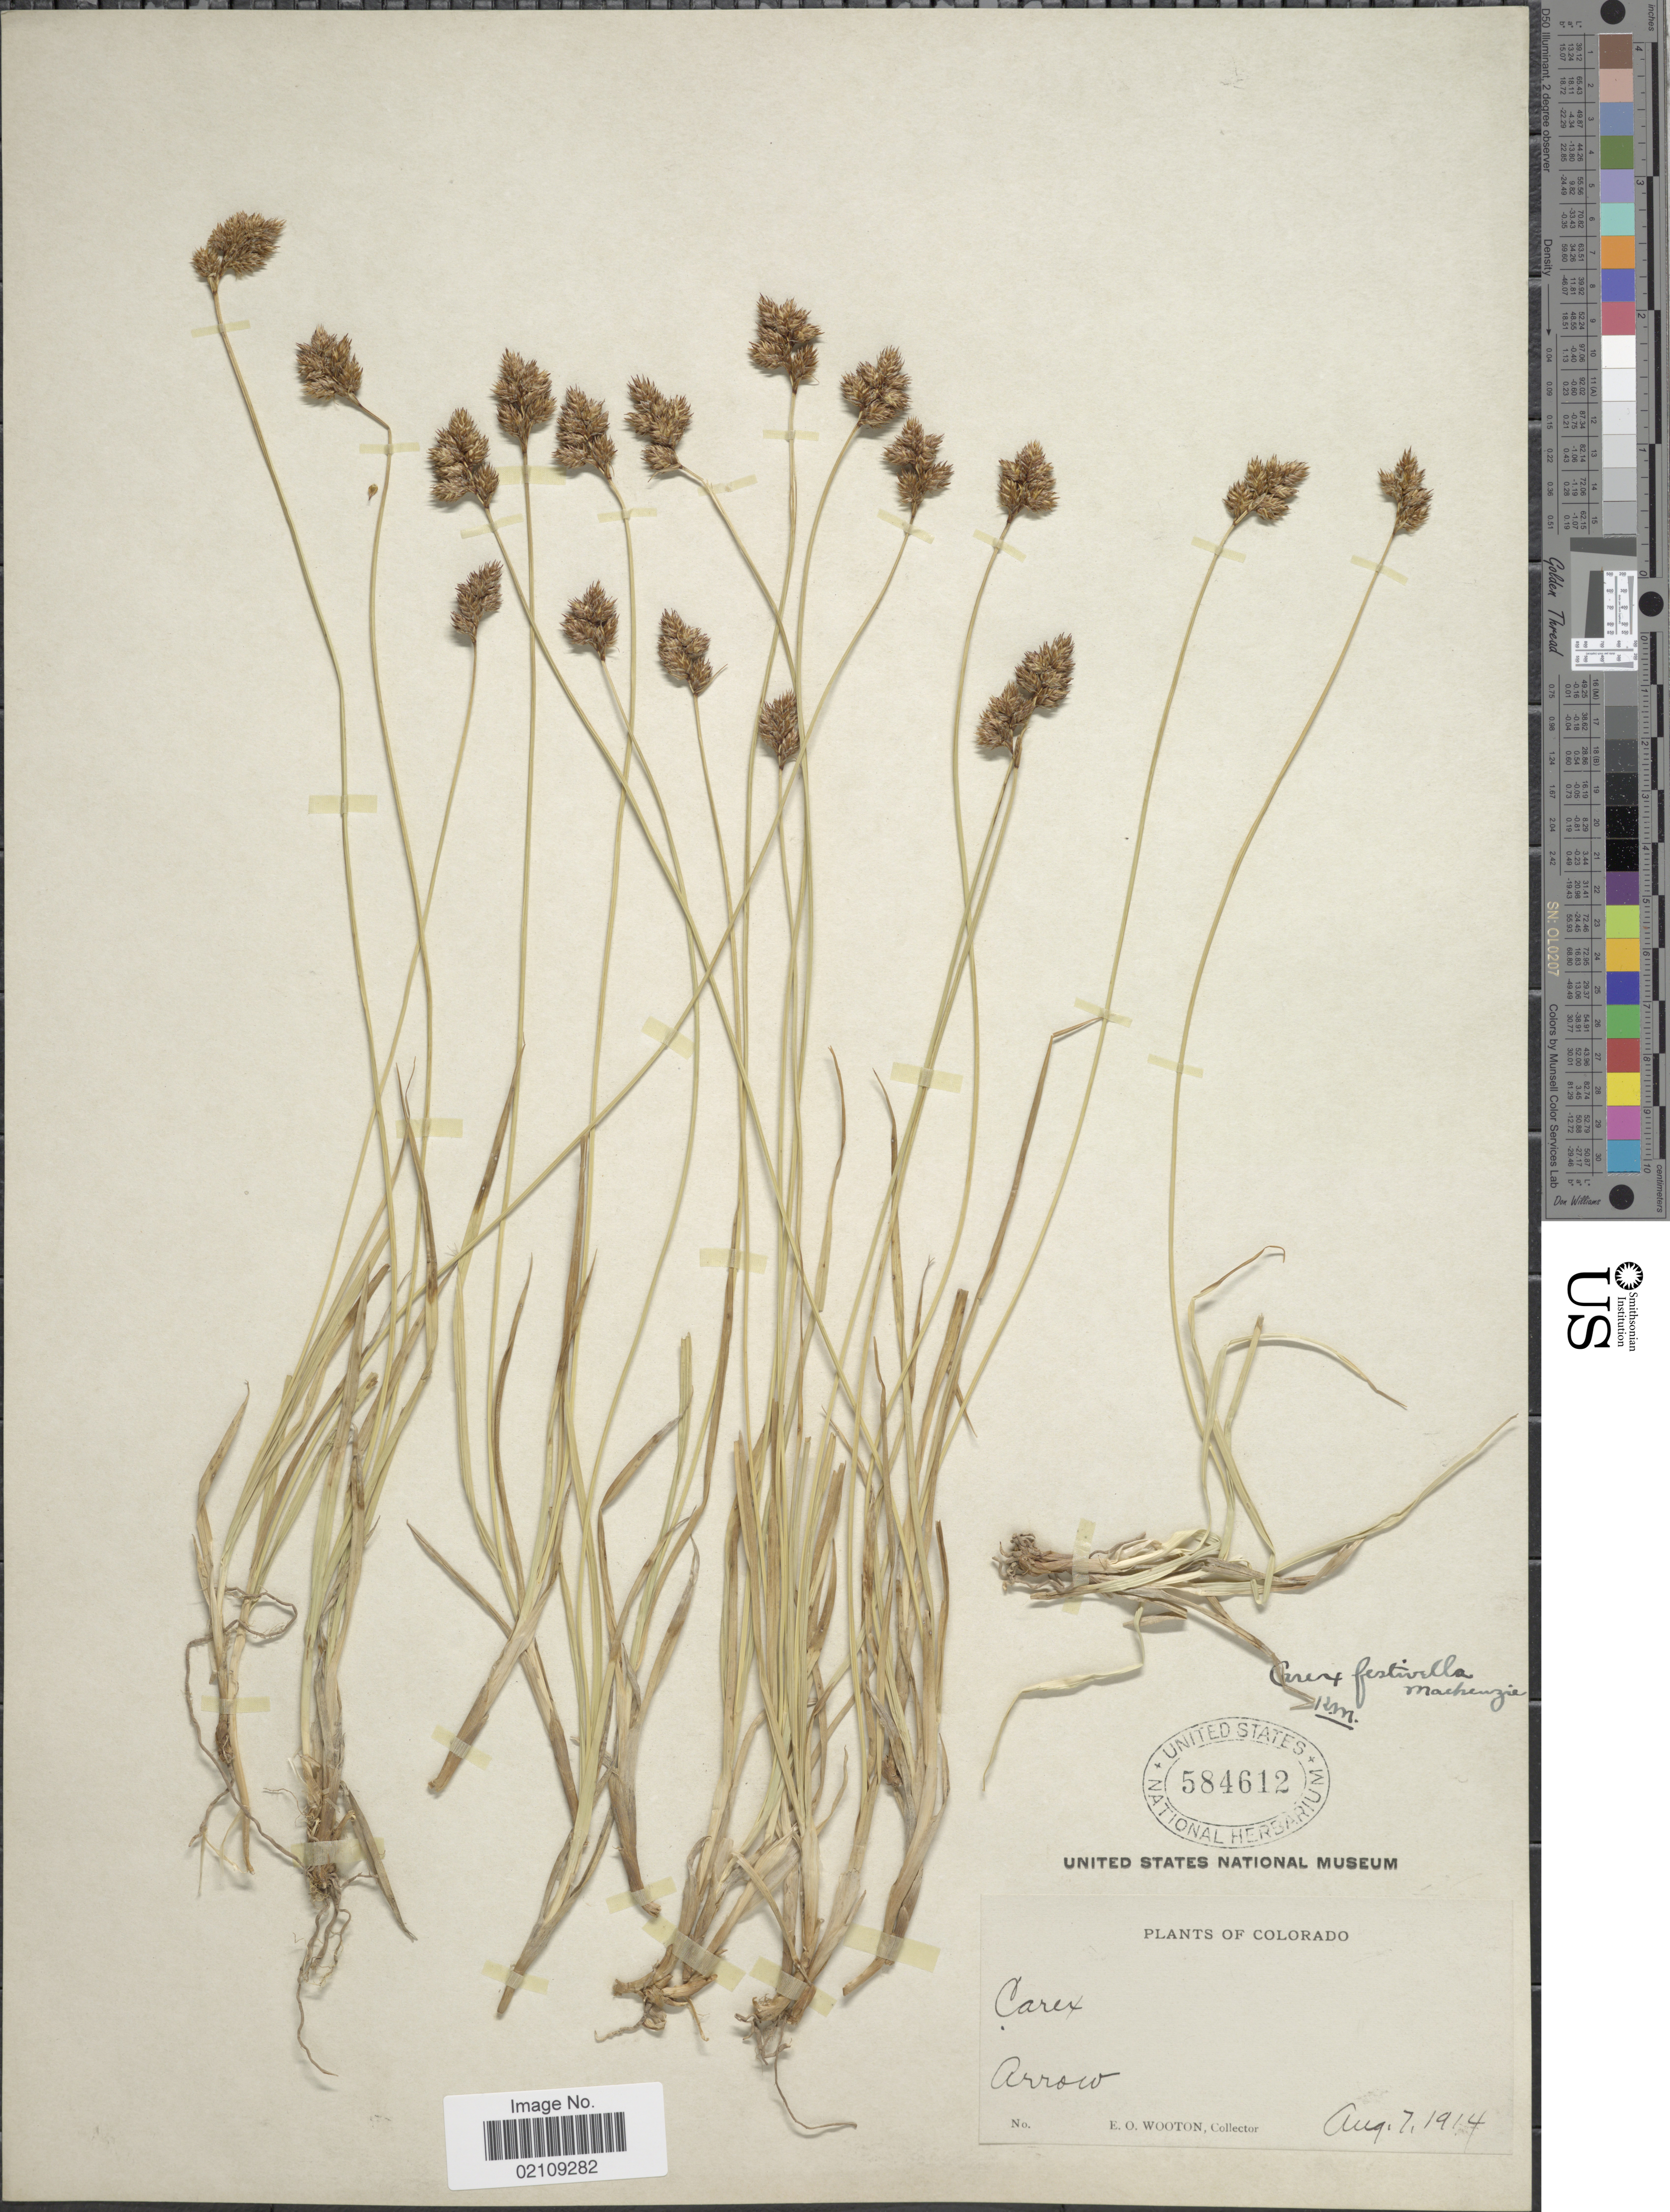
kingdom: Plantae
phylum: Tracheophyta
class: Liliopsida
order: Poales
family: Cyperaceae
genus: Carex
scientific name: Carex microptera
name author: Mack.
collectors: E. O. Wooton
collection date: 1914-08-07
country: United States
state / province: Colorado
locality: Arrow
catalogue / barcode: US 584612